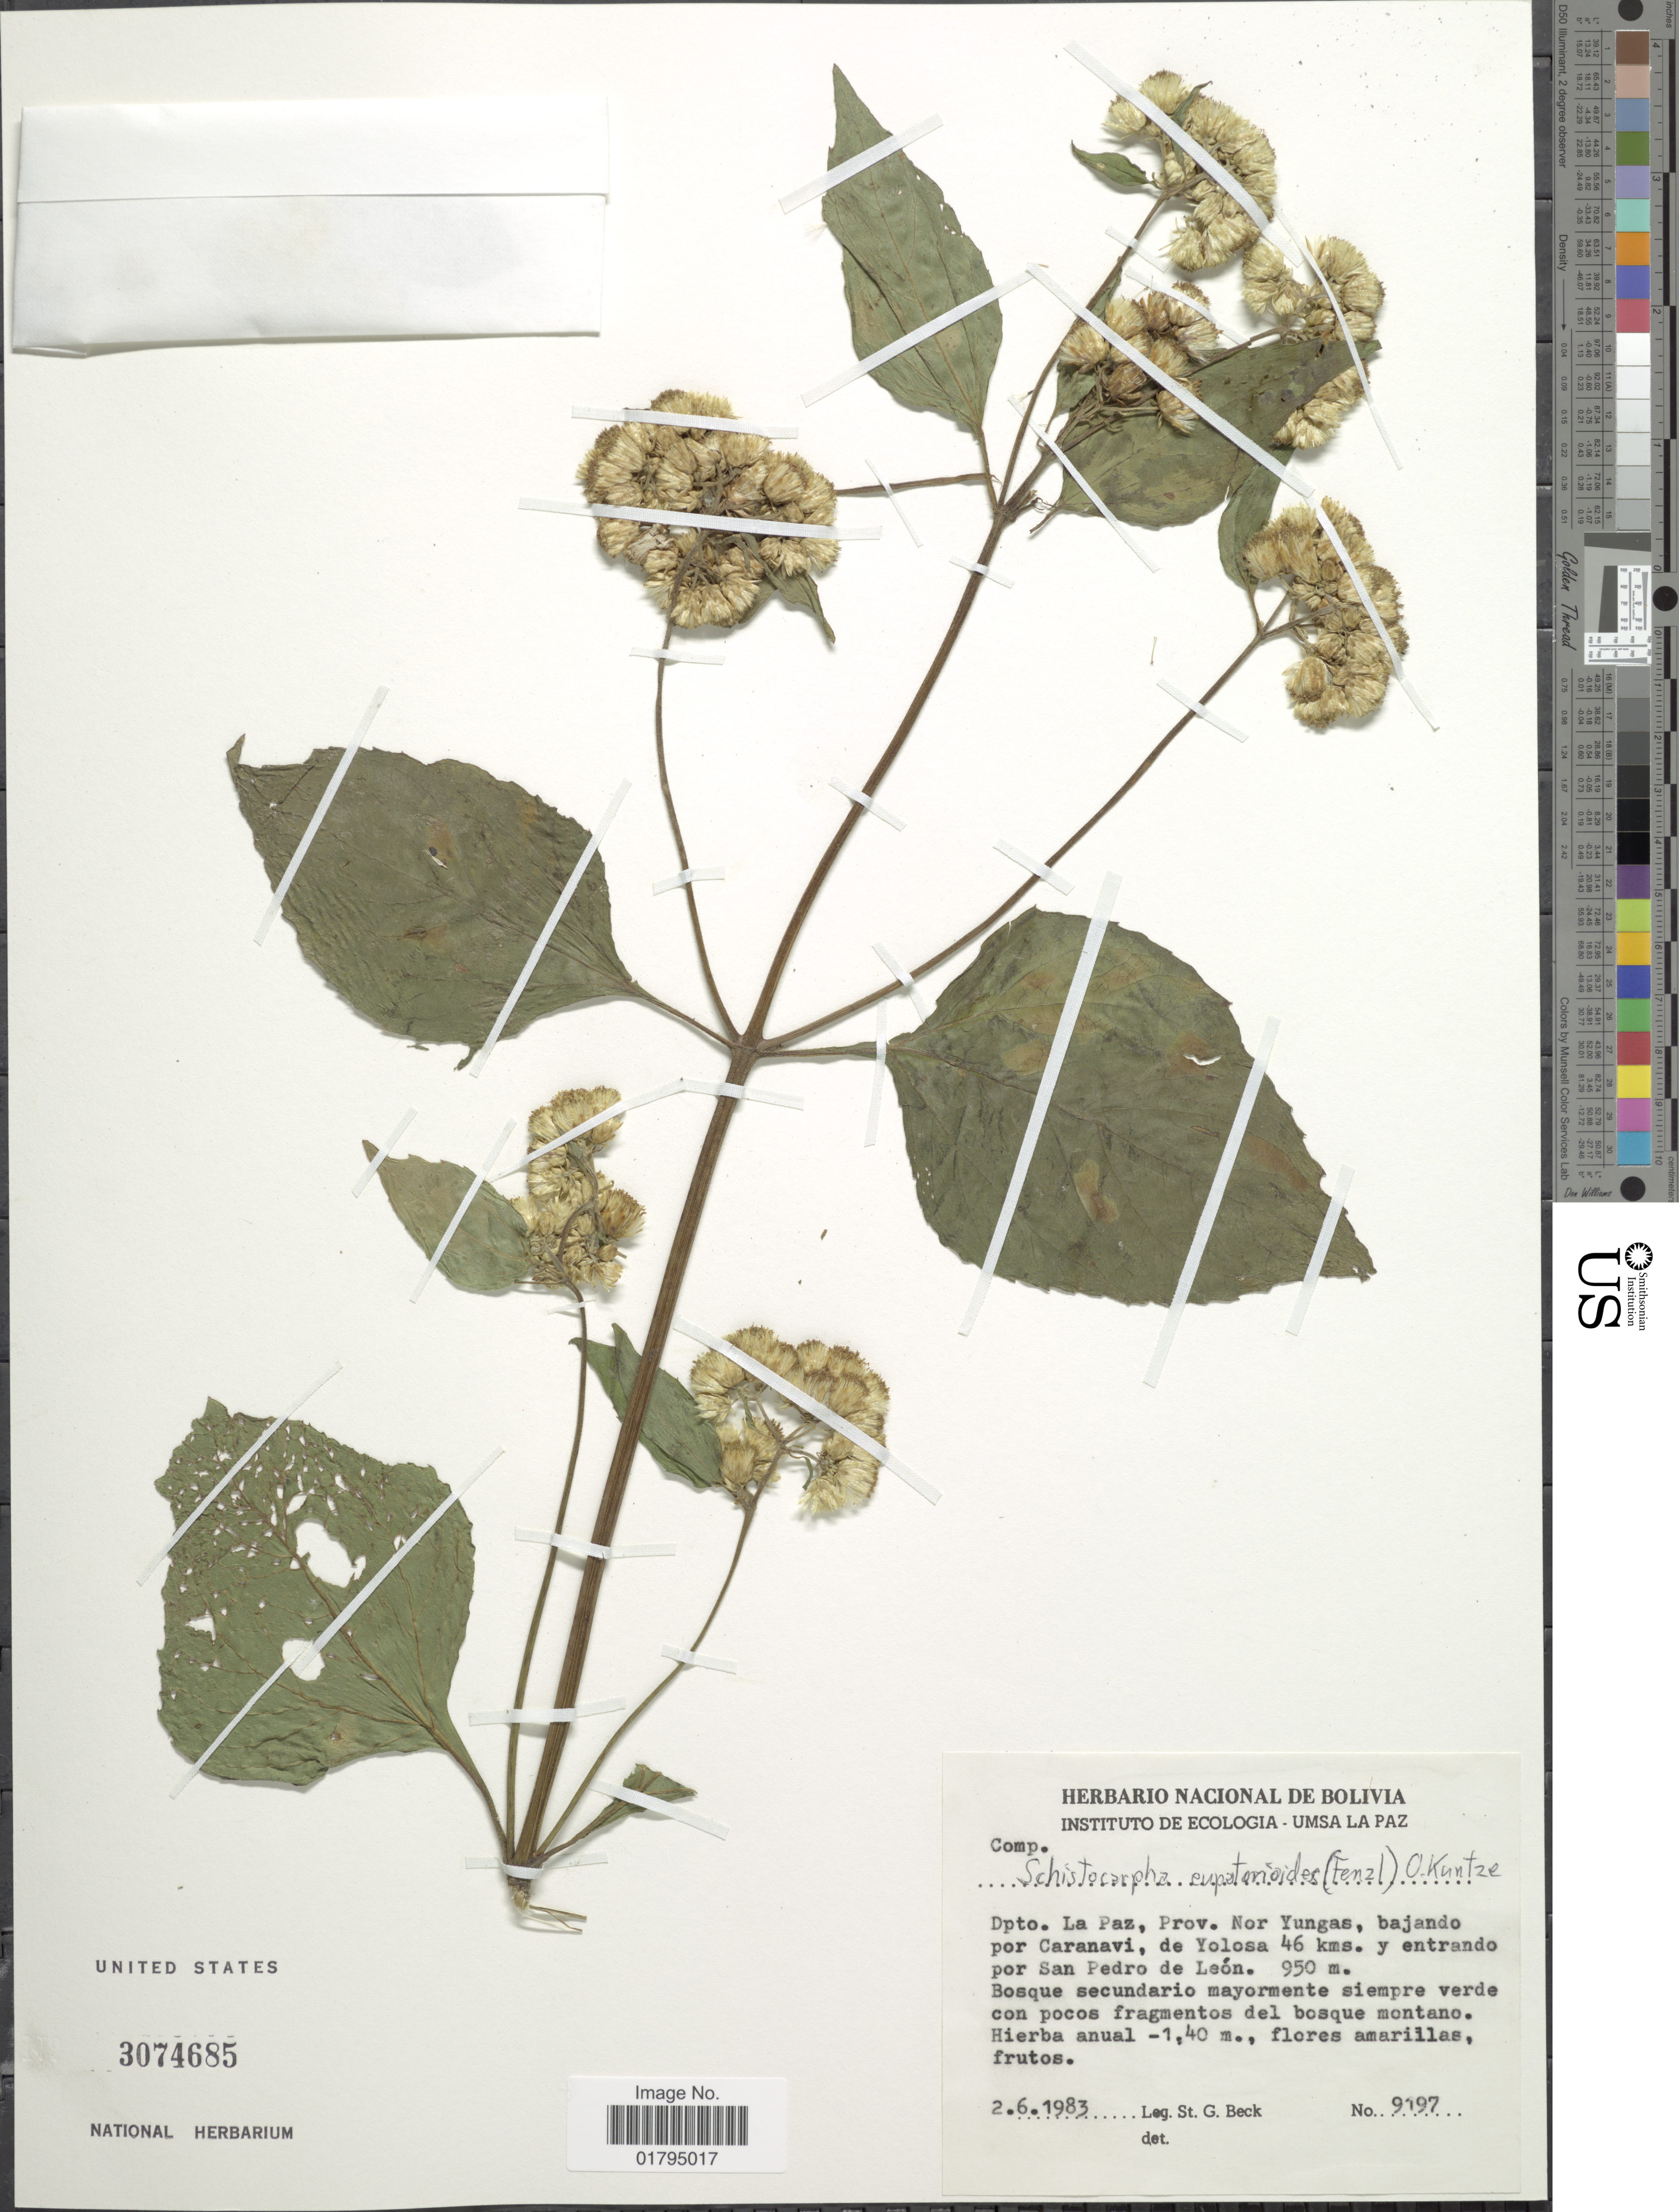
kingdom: Plantae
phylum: Tracheophyta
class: Magnoliopsida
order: Asterales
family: Asteraceae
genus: Schistocarpha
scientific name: Schistocarpha eupatorioides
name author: (Fenzl) Kuntze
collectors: S. G. Beck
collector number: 9197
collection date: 1983-06-02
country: Bolivia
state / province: La Paz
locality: Prov. Nor Yungas, bajando por Caranavi, de Yolosa 46 kms. y entrando por San Pedro de Leon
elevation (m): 950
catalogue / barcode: US 3074685